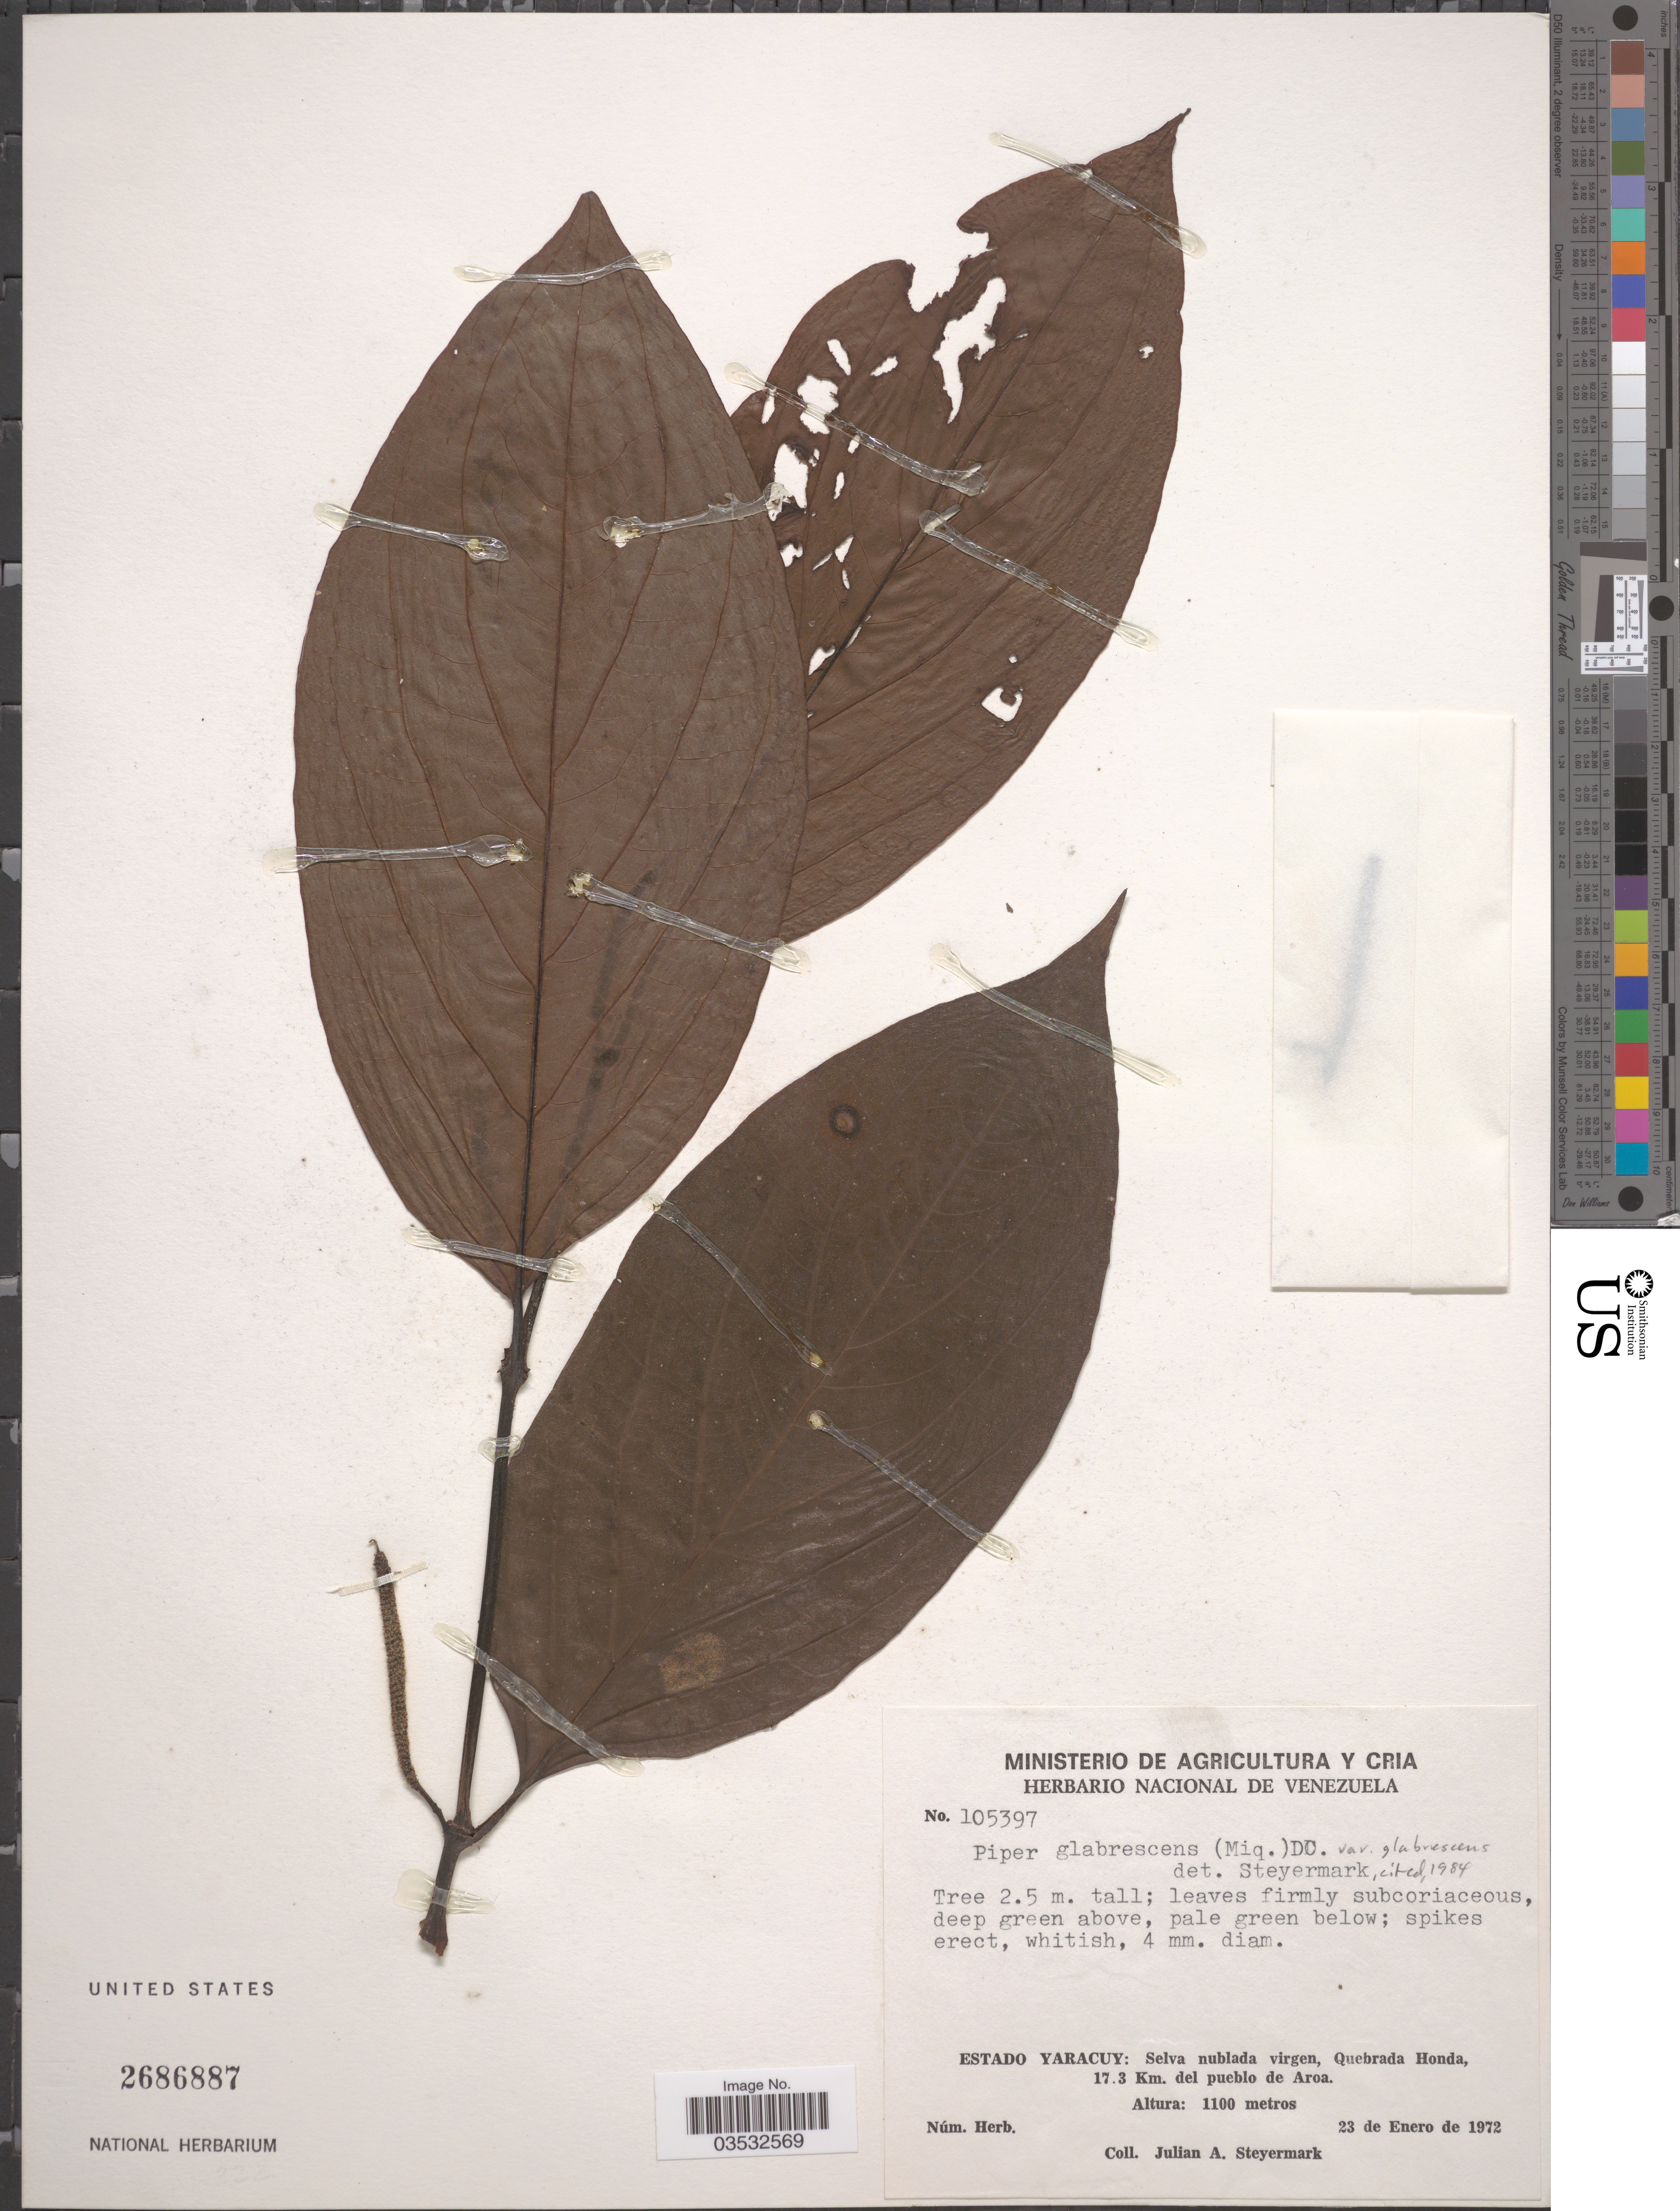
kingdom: Plantae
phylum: Tracheophyta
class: Magnoliopsida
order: Piperales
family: Piperaceae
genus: Piper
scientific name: Piper glabrescens var. glabrescens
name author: (Miq.) C. DC.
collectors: J. Steyermark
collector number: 105397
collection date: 1972-01-23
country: Venezuela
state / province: Yaracuy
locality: Selva nublada virgen, Quebrada Honda 17.3 Km. del pueblo de Aroa.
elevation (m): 1100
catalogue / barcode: US 2686887